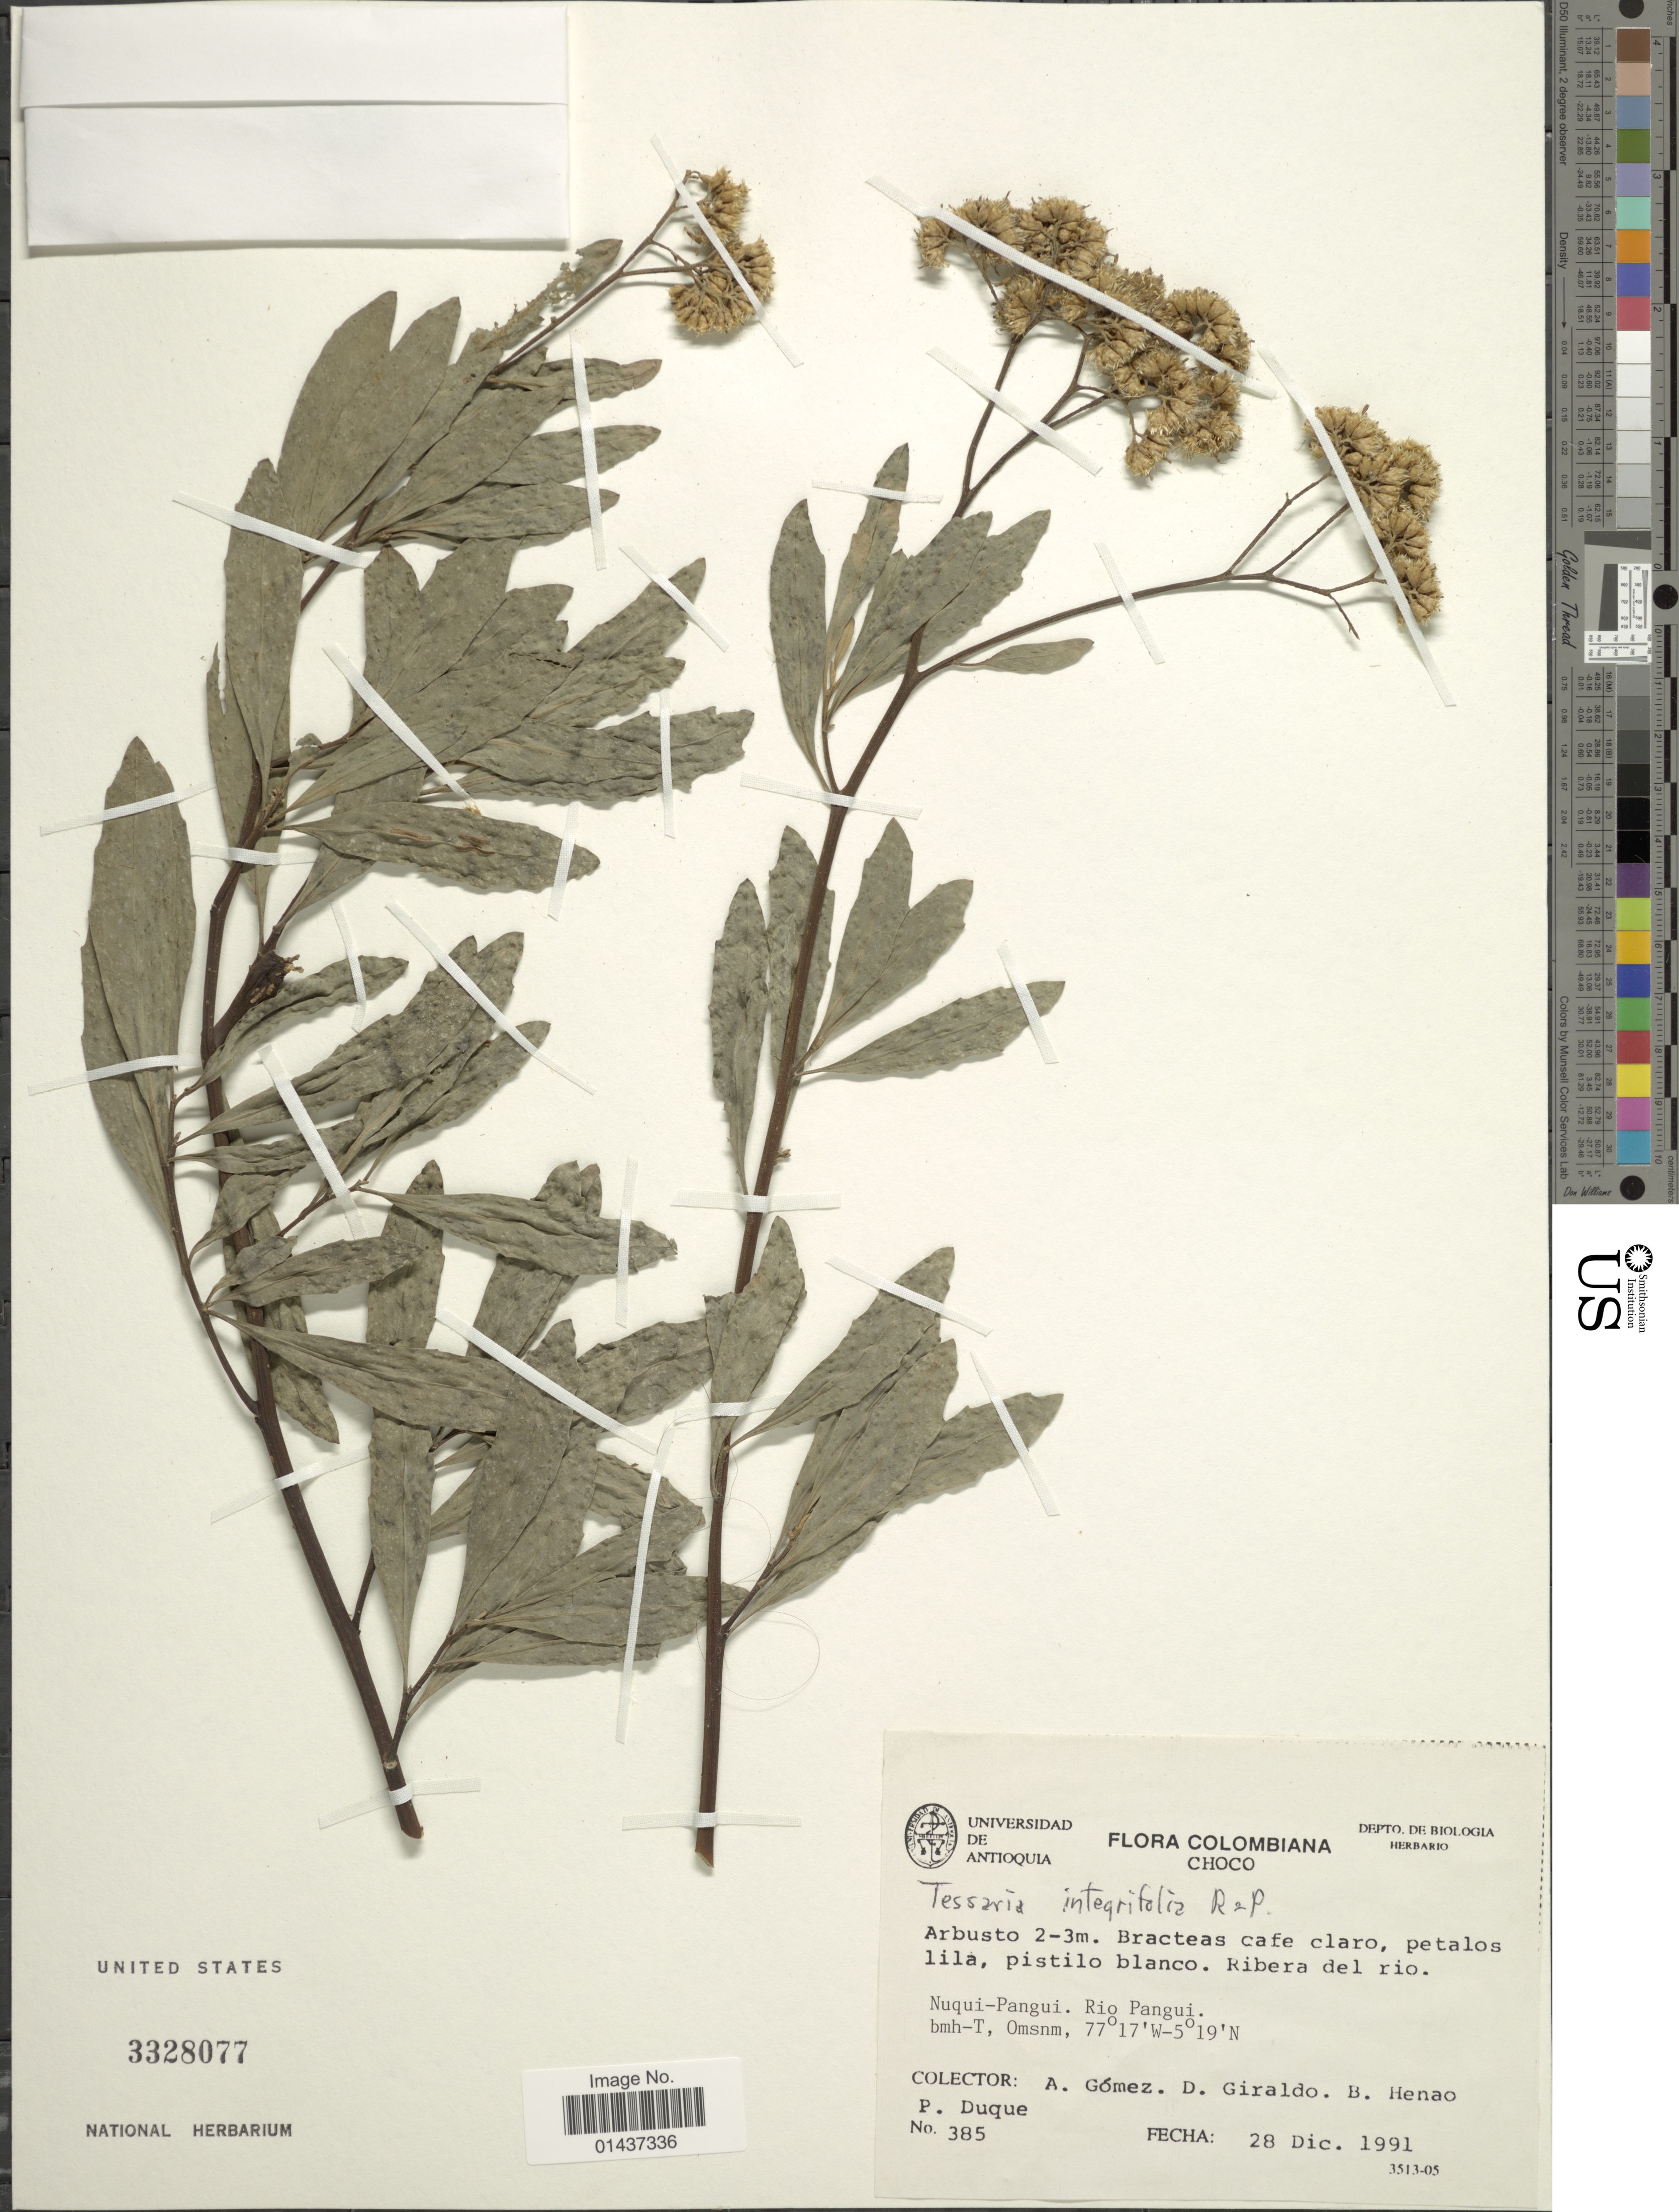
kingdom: Plantae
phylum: Tracheophyta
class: Magnoliopsida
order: Asterales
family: Asteraceae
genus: Tessaria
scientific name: Tessaria integrifolia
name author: Ruiz & Pav.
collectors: A. Gómez, D. Giraldo, B. Henao & P. Duque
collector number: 385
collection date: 1991-12-28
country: Colombia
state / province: Chocó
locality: Ribera del rio. Nuqui-Pangui. bmh-T, Omsnm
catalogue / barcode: US 3328077